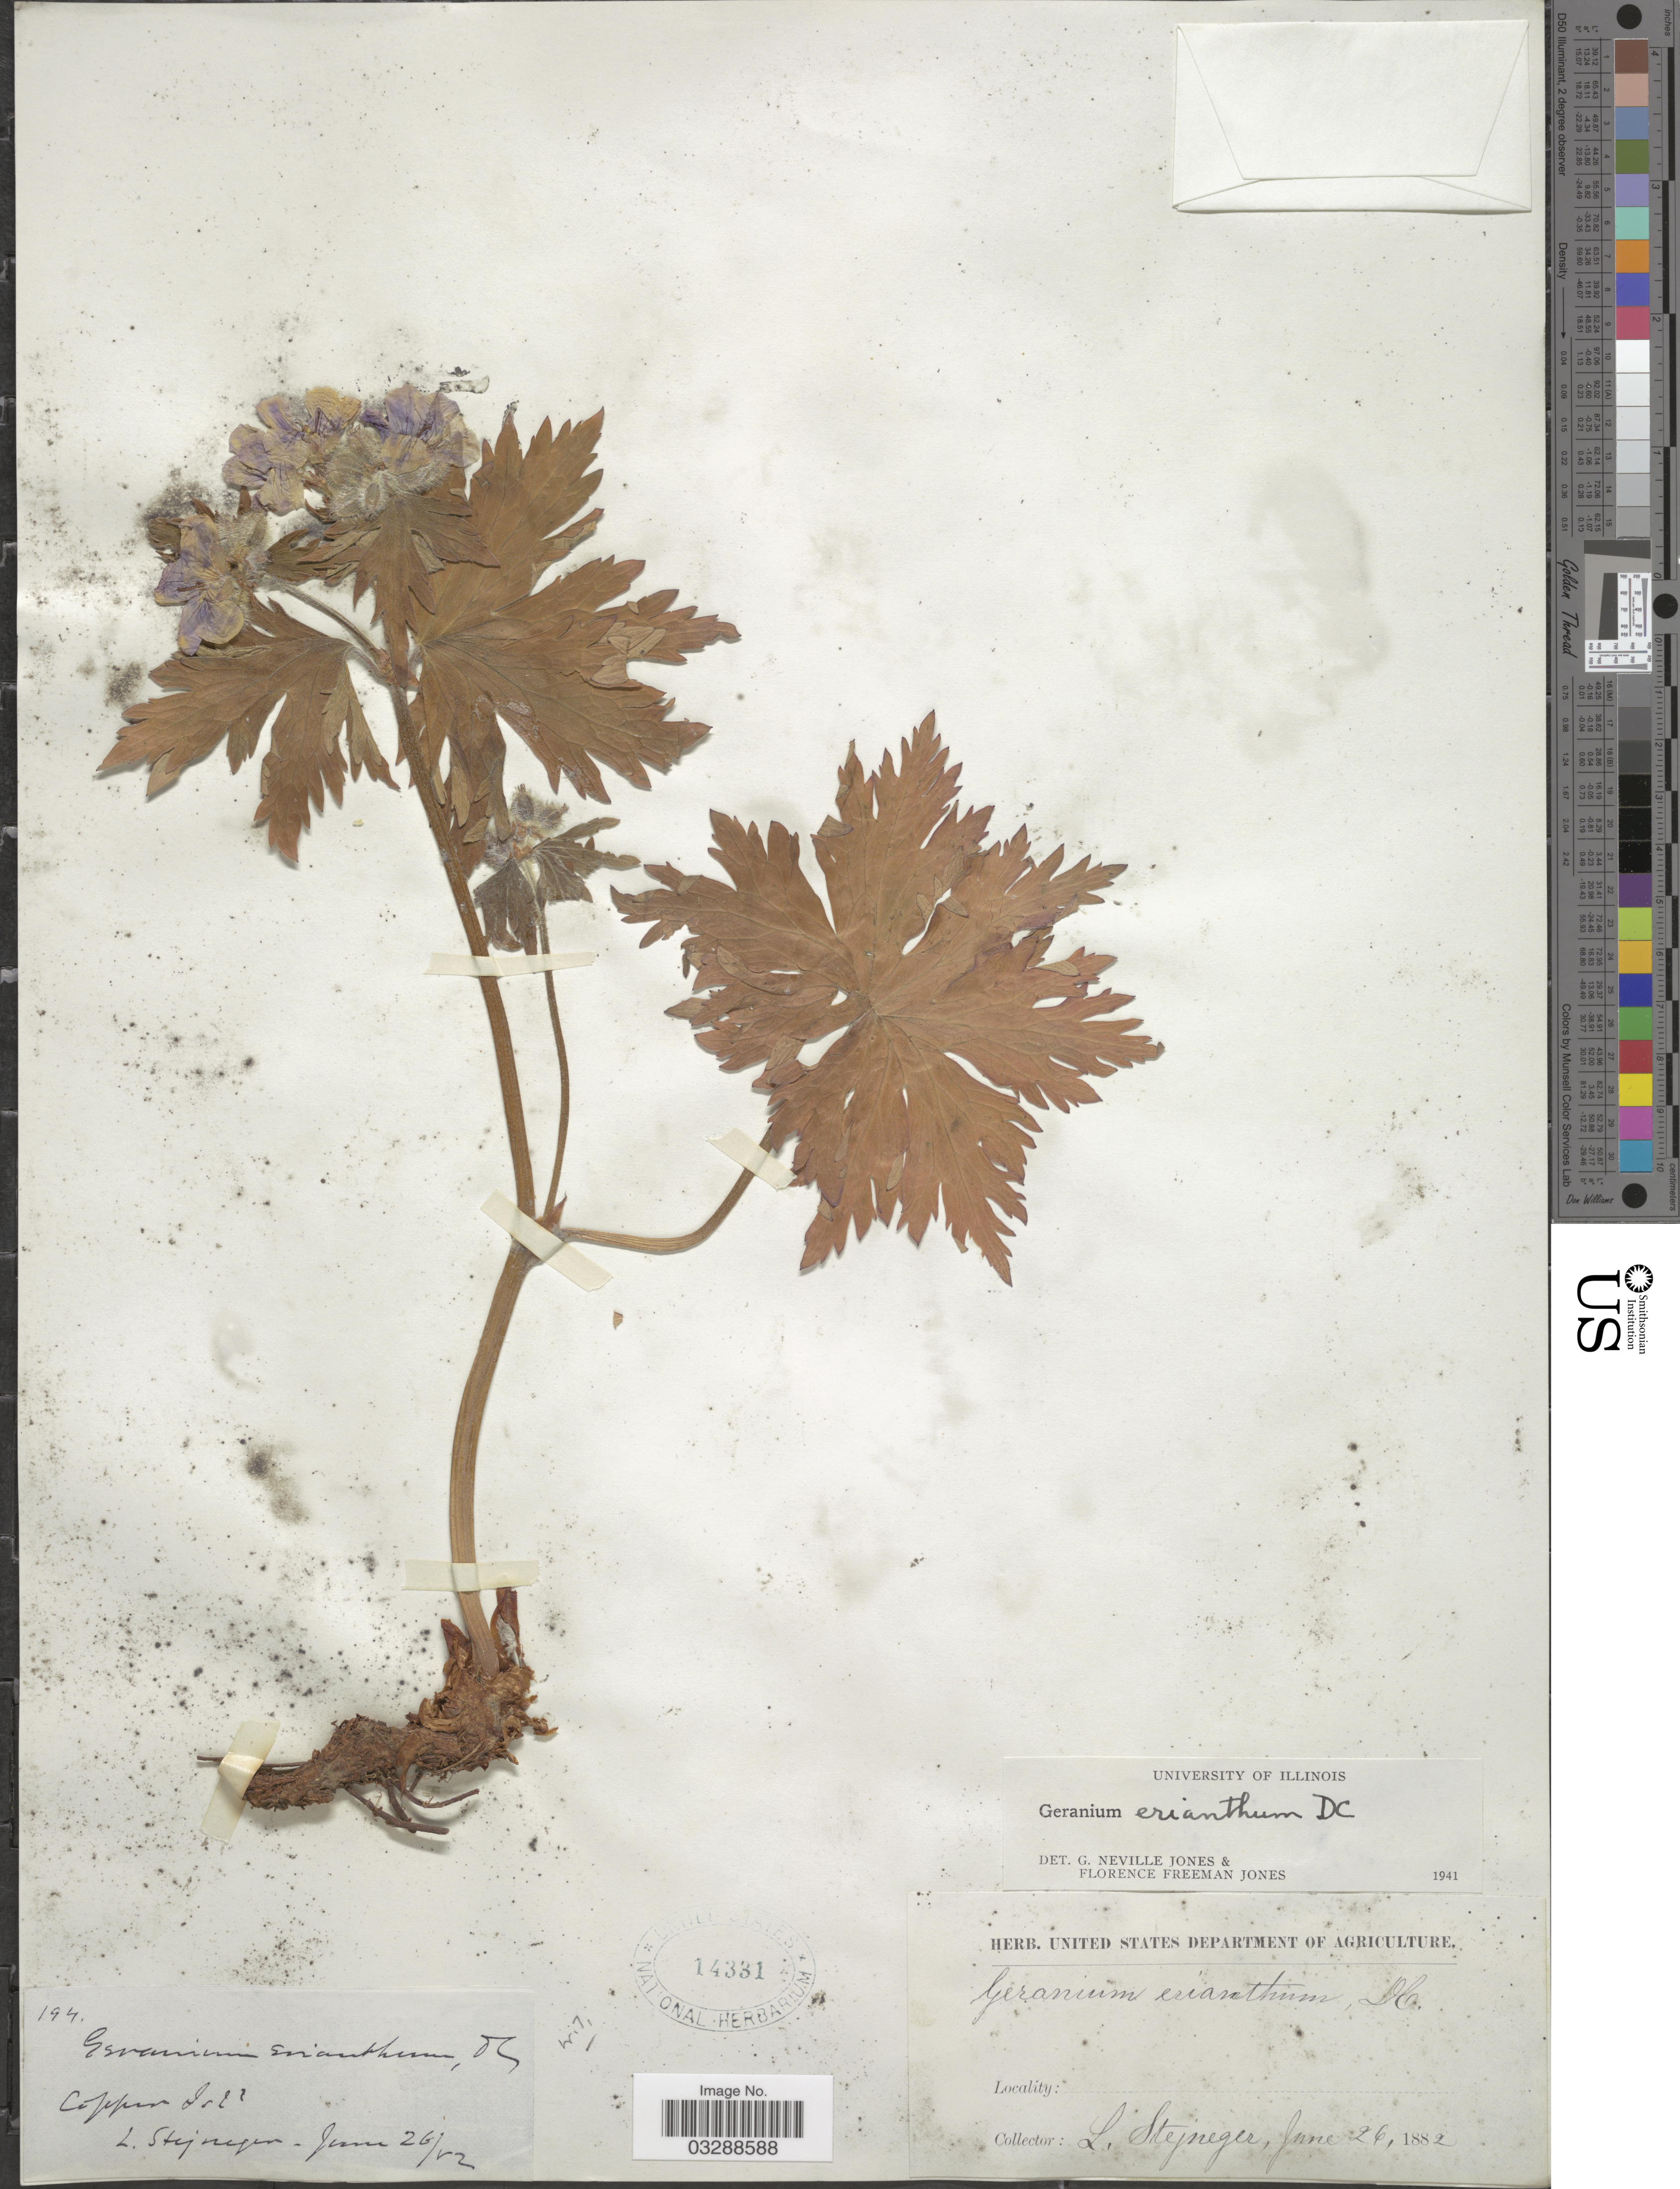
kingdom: Plantae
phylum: Tracheophyta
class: Magnoliopsida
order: Geraniales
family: Geraniaceae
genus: Geranium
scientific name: Geranium erianthum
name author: DC.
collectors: L. Stejneger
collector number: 194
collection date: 1882-06-26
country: Russian Federation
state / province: Kamchatka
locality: Copper Isl.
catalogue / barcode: US 14331